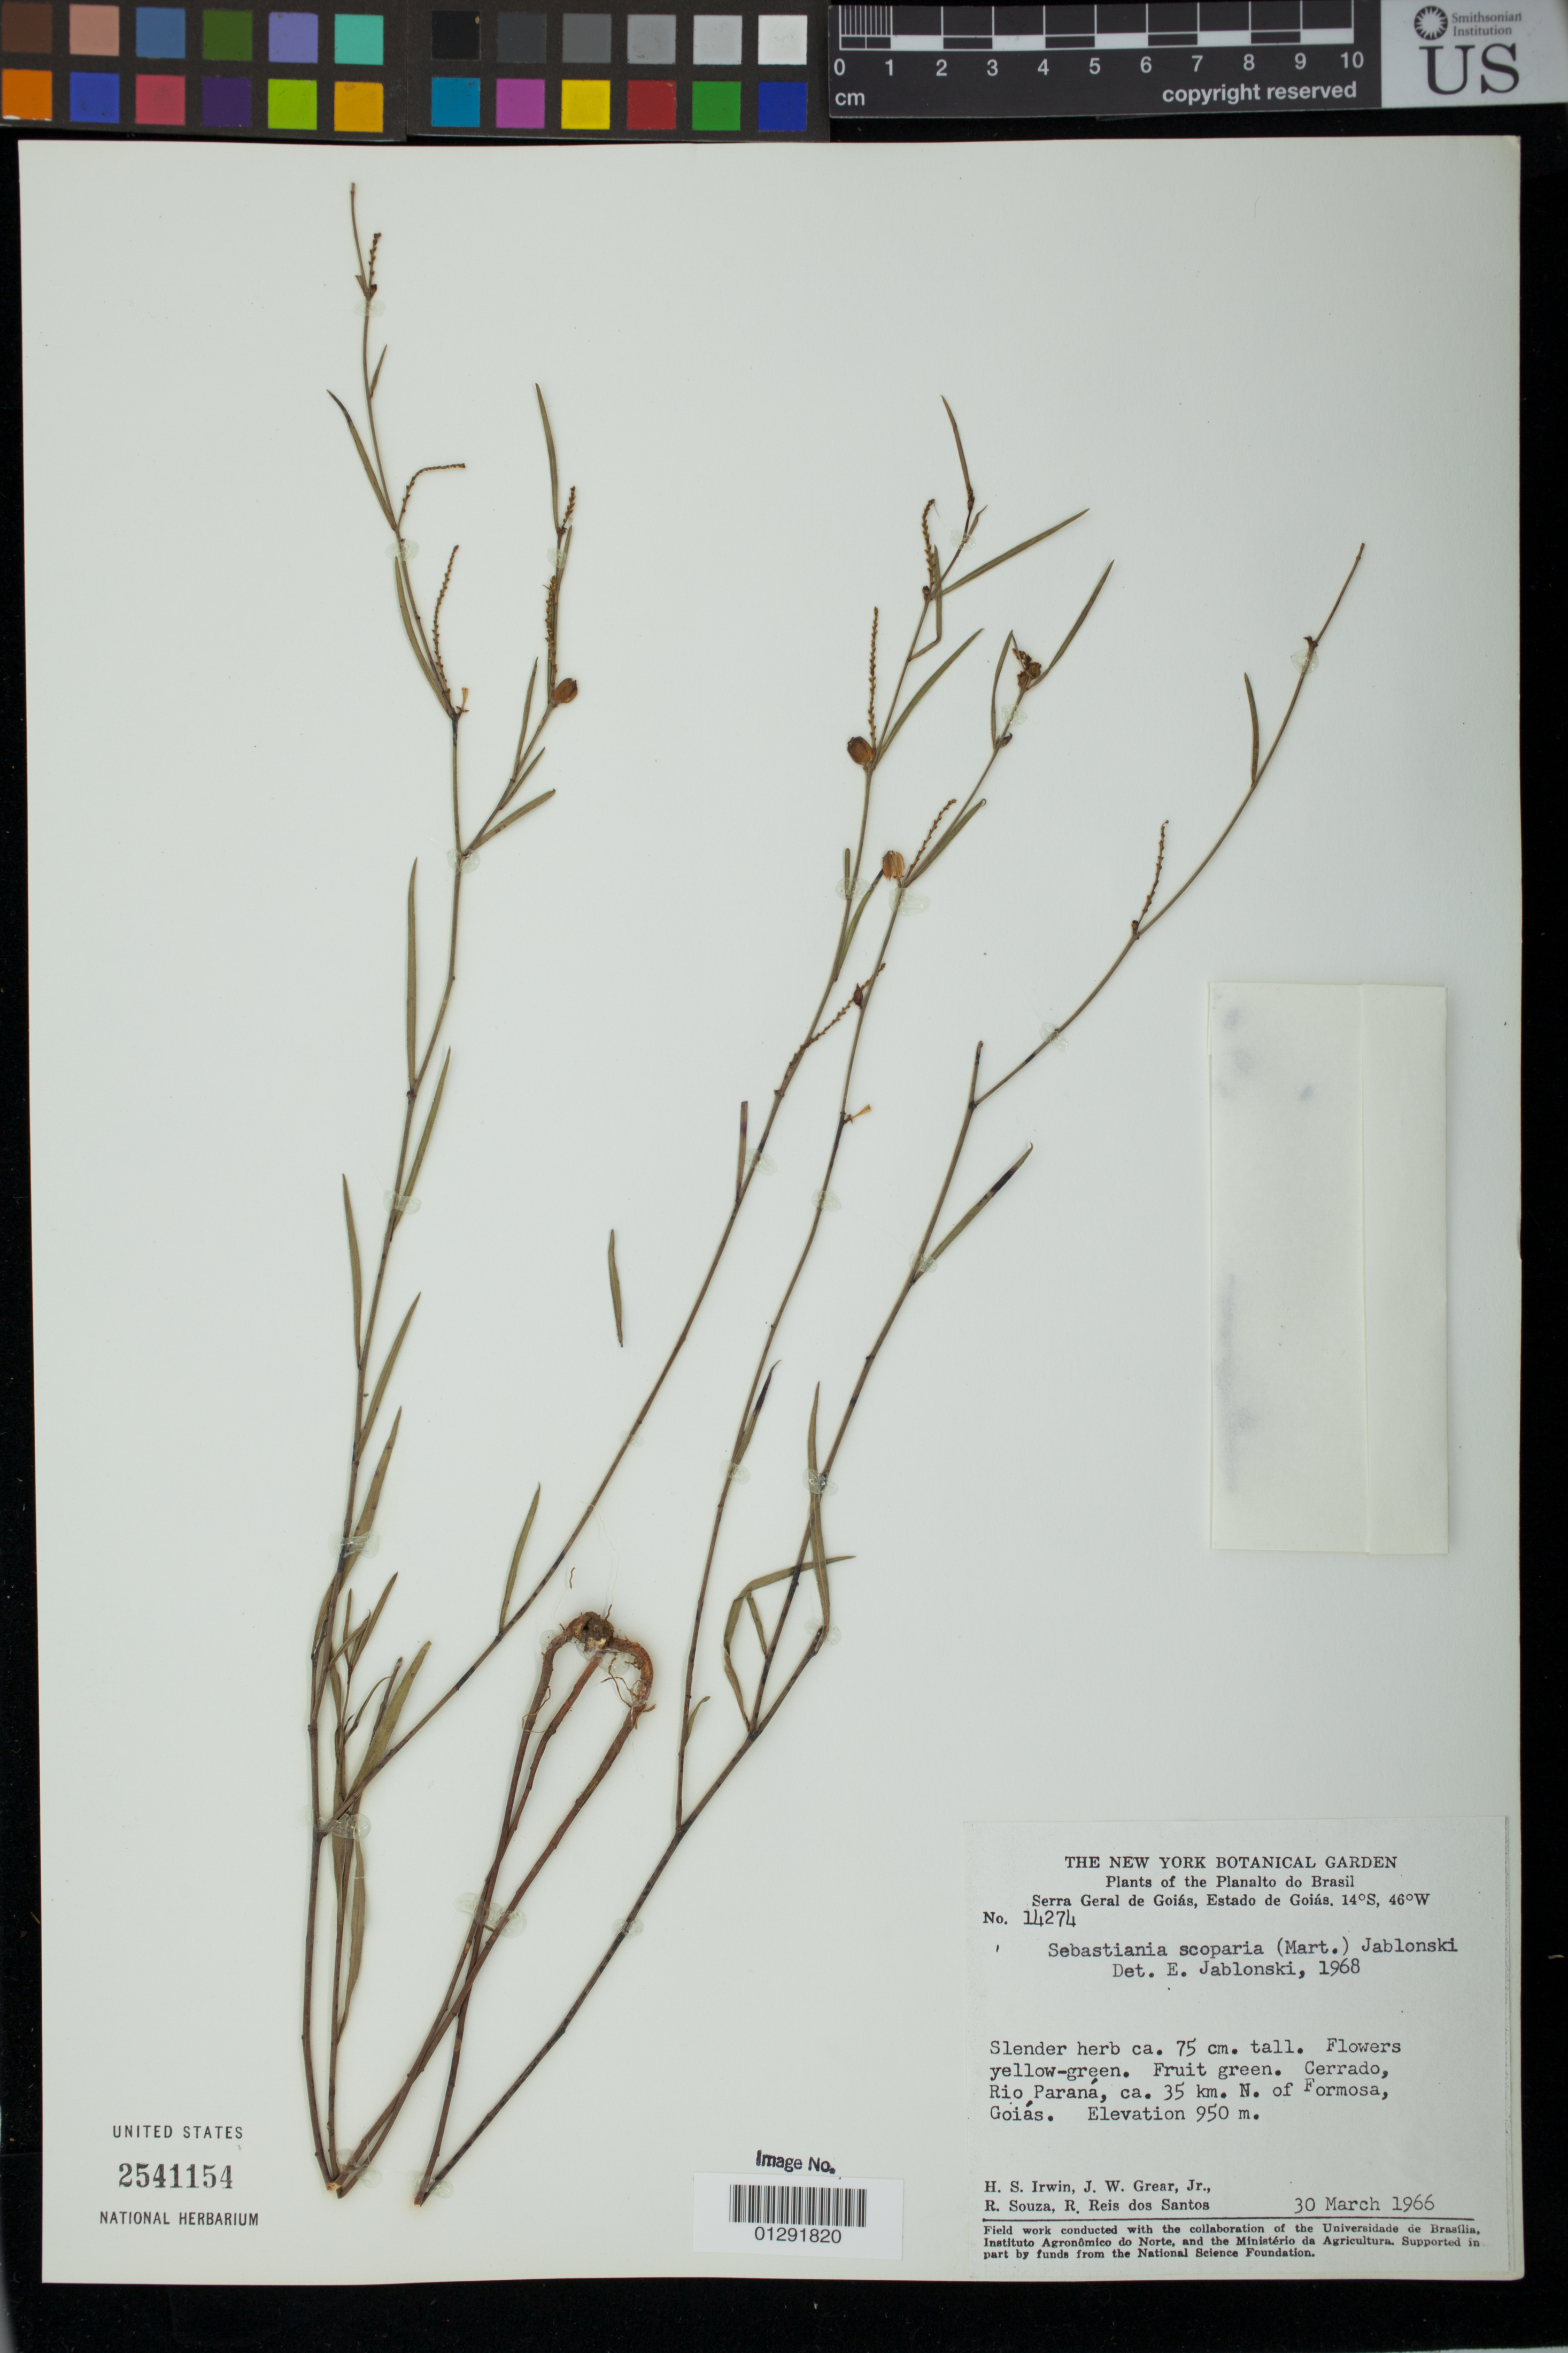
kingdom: Plantae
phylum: Tracheophyta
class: Magnoliopsida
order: Malpighiales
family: Euphorbiaceae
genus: Sebastiania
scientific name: Sebastiania scoparia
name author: (Mart.) Jablonski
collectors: H. Irwin, J. W. Grear, R. Souza & R. Reis dos Santos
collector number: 24274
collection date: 1966-03-30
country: Brazil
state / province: Goias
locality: Cerrado, Rio Parana, ca. 35 km. N. of Formosa, Goias.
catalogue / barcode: US 2541154